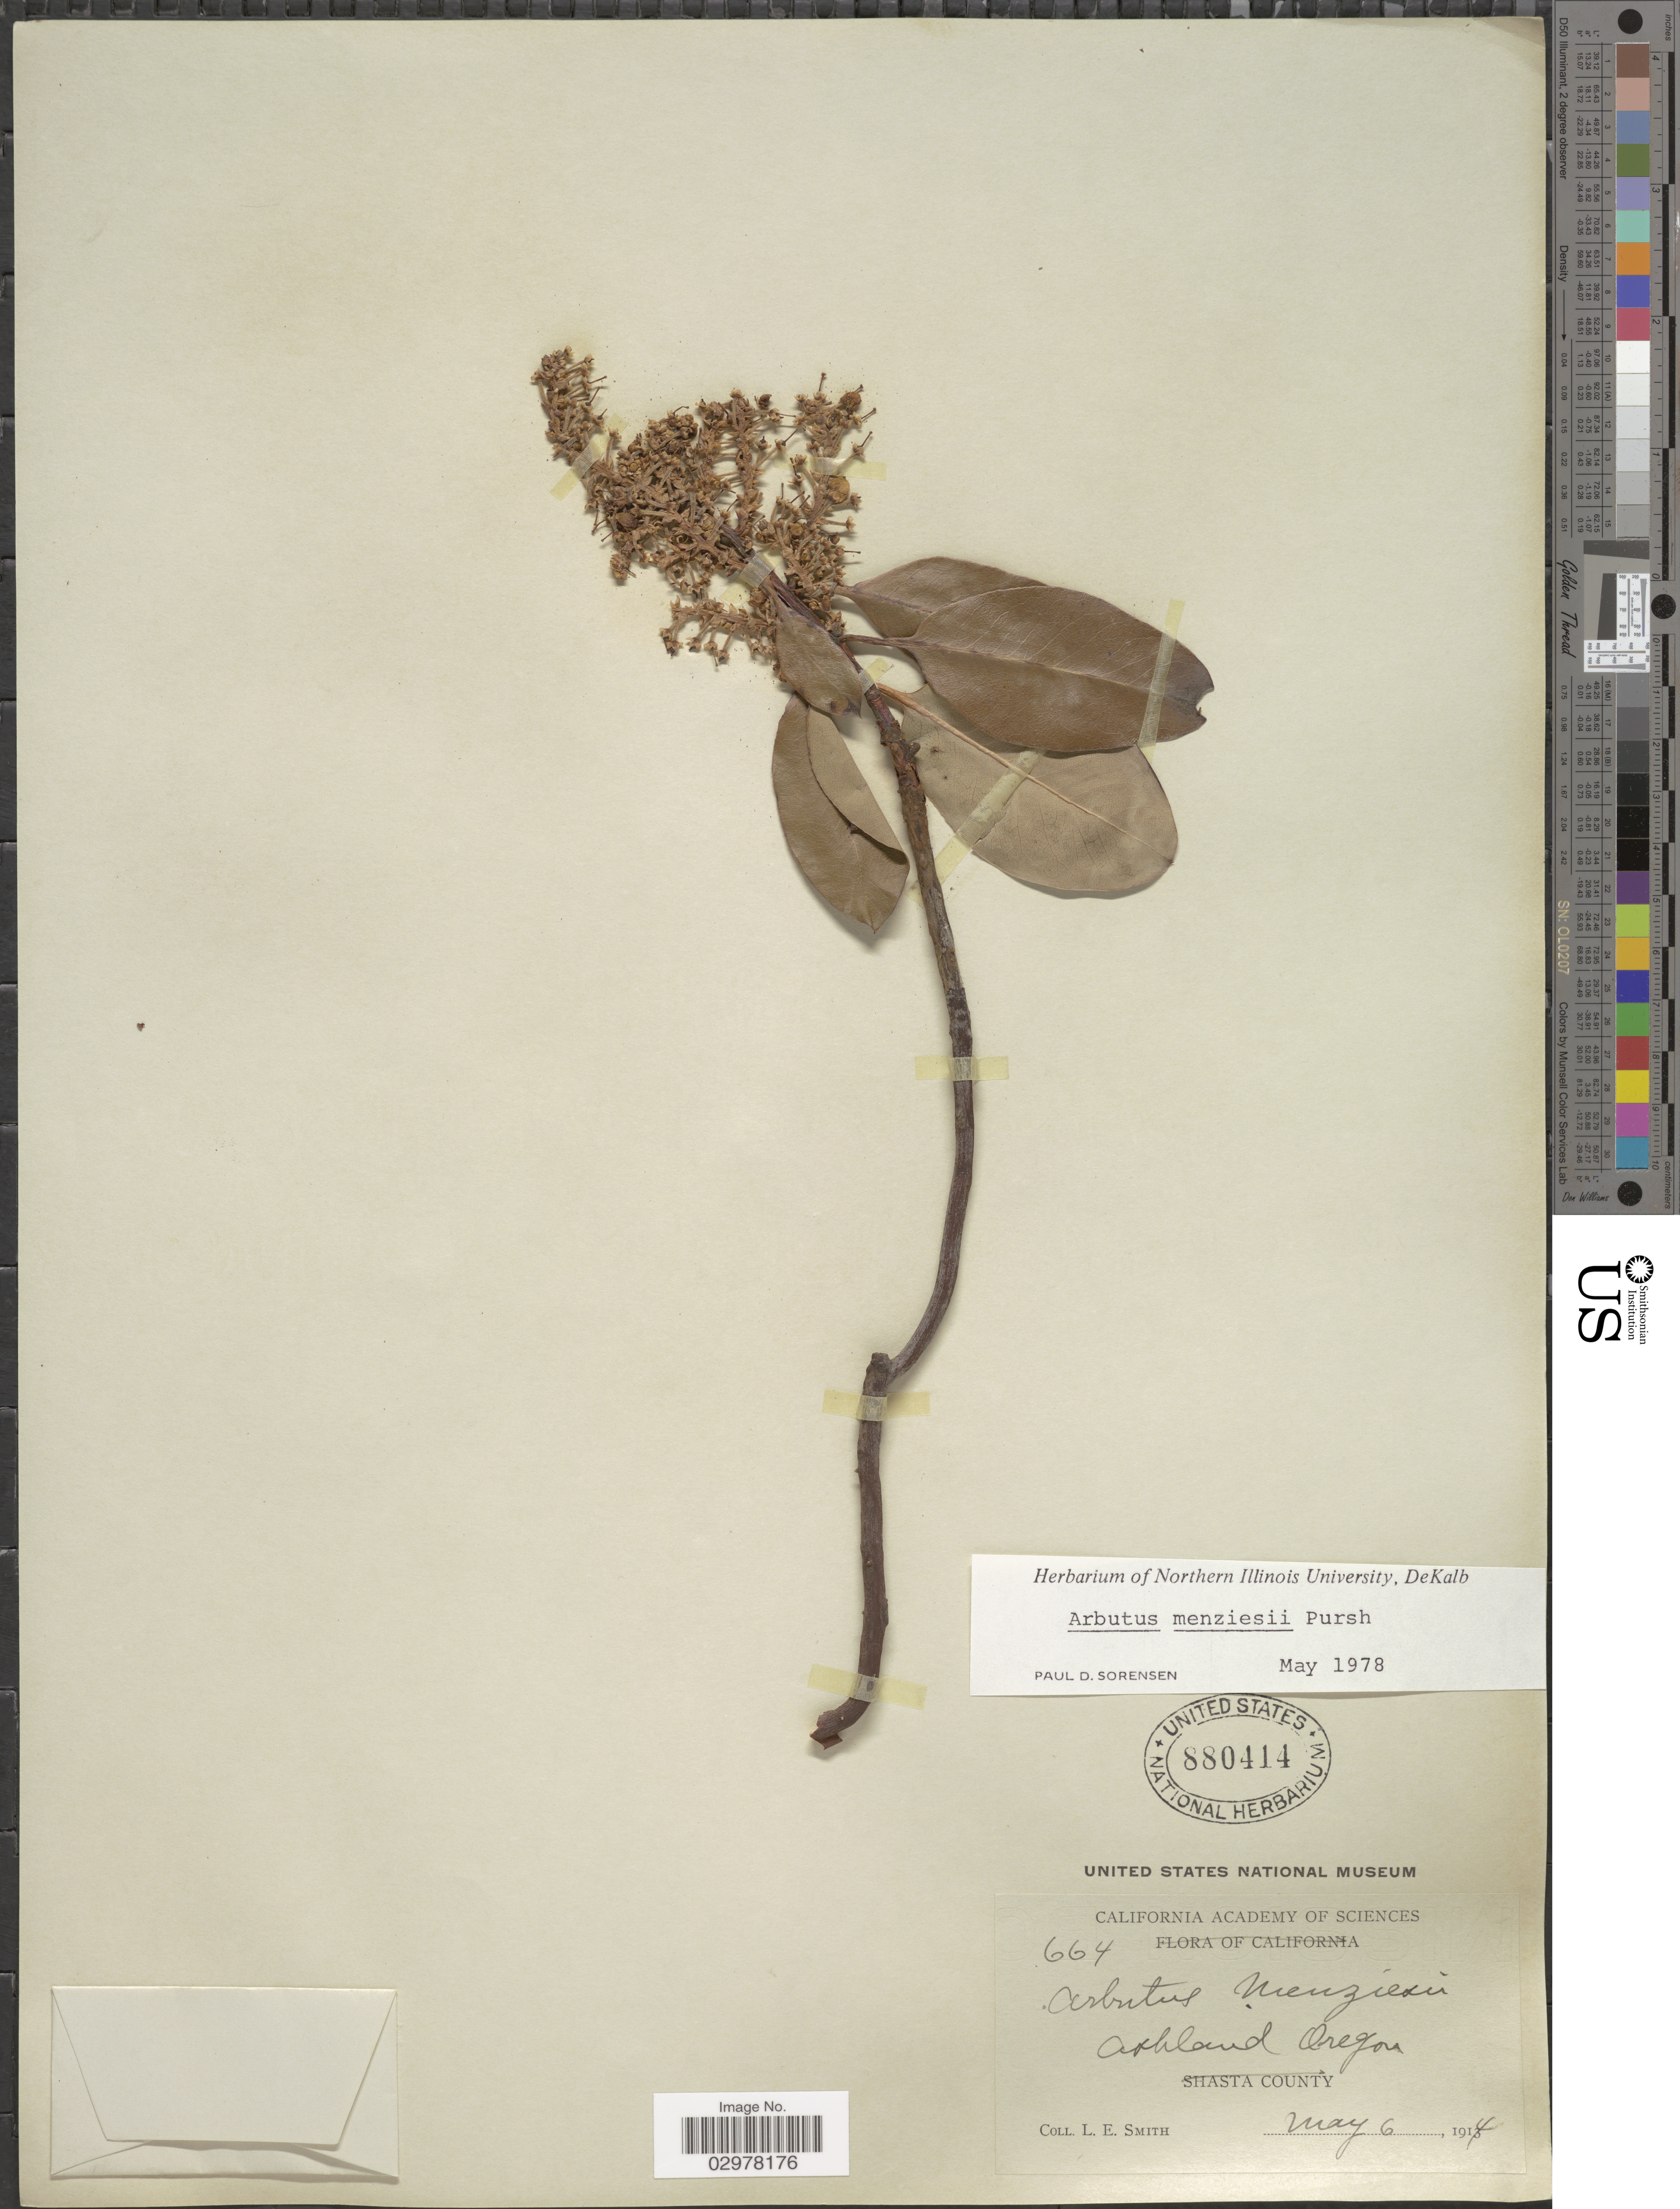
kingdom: Plantae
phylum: Tracheophyta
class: Magnoliopsida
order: Ericales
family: Ericaceae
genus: Arbutus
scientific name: Arbutus menziesii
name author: Pursh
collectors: L. E. Smith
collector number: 664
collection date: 1914-05-06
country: United States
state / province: Oregon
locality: Ashland.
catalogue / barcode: US 880414